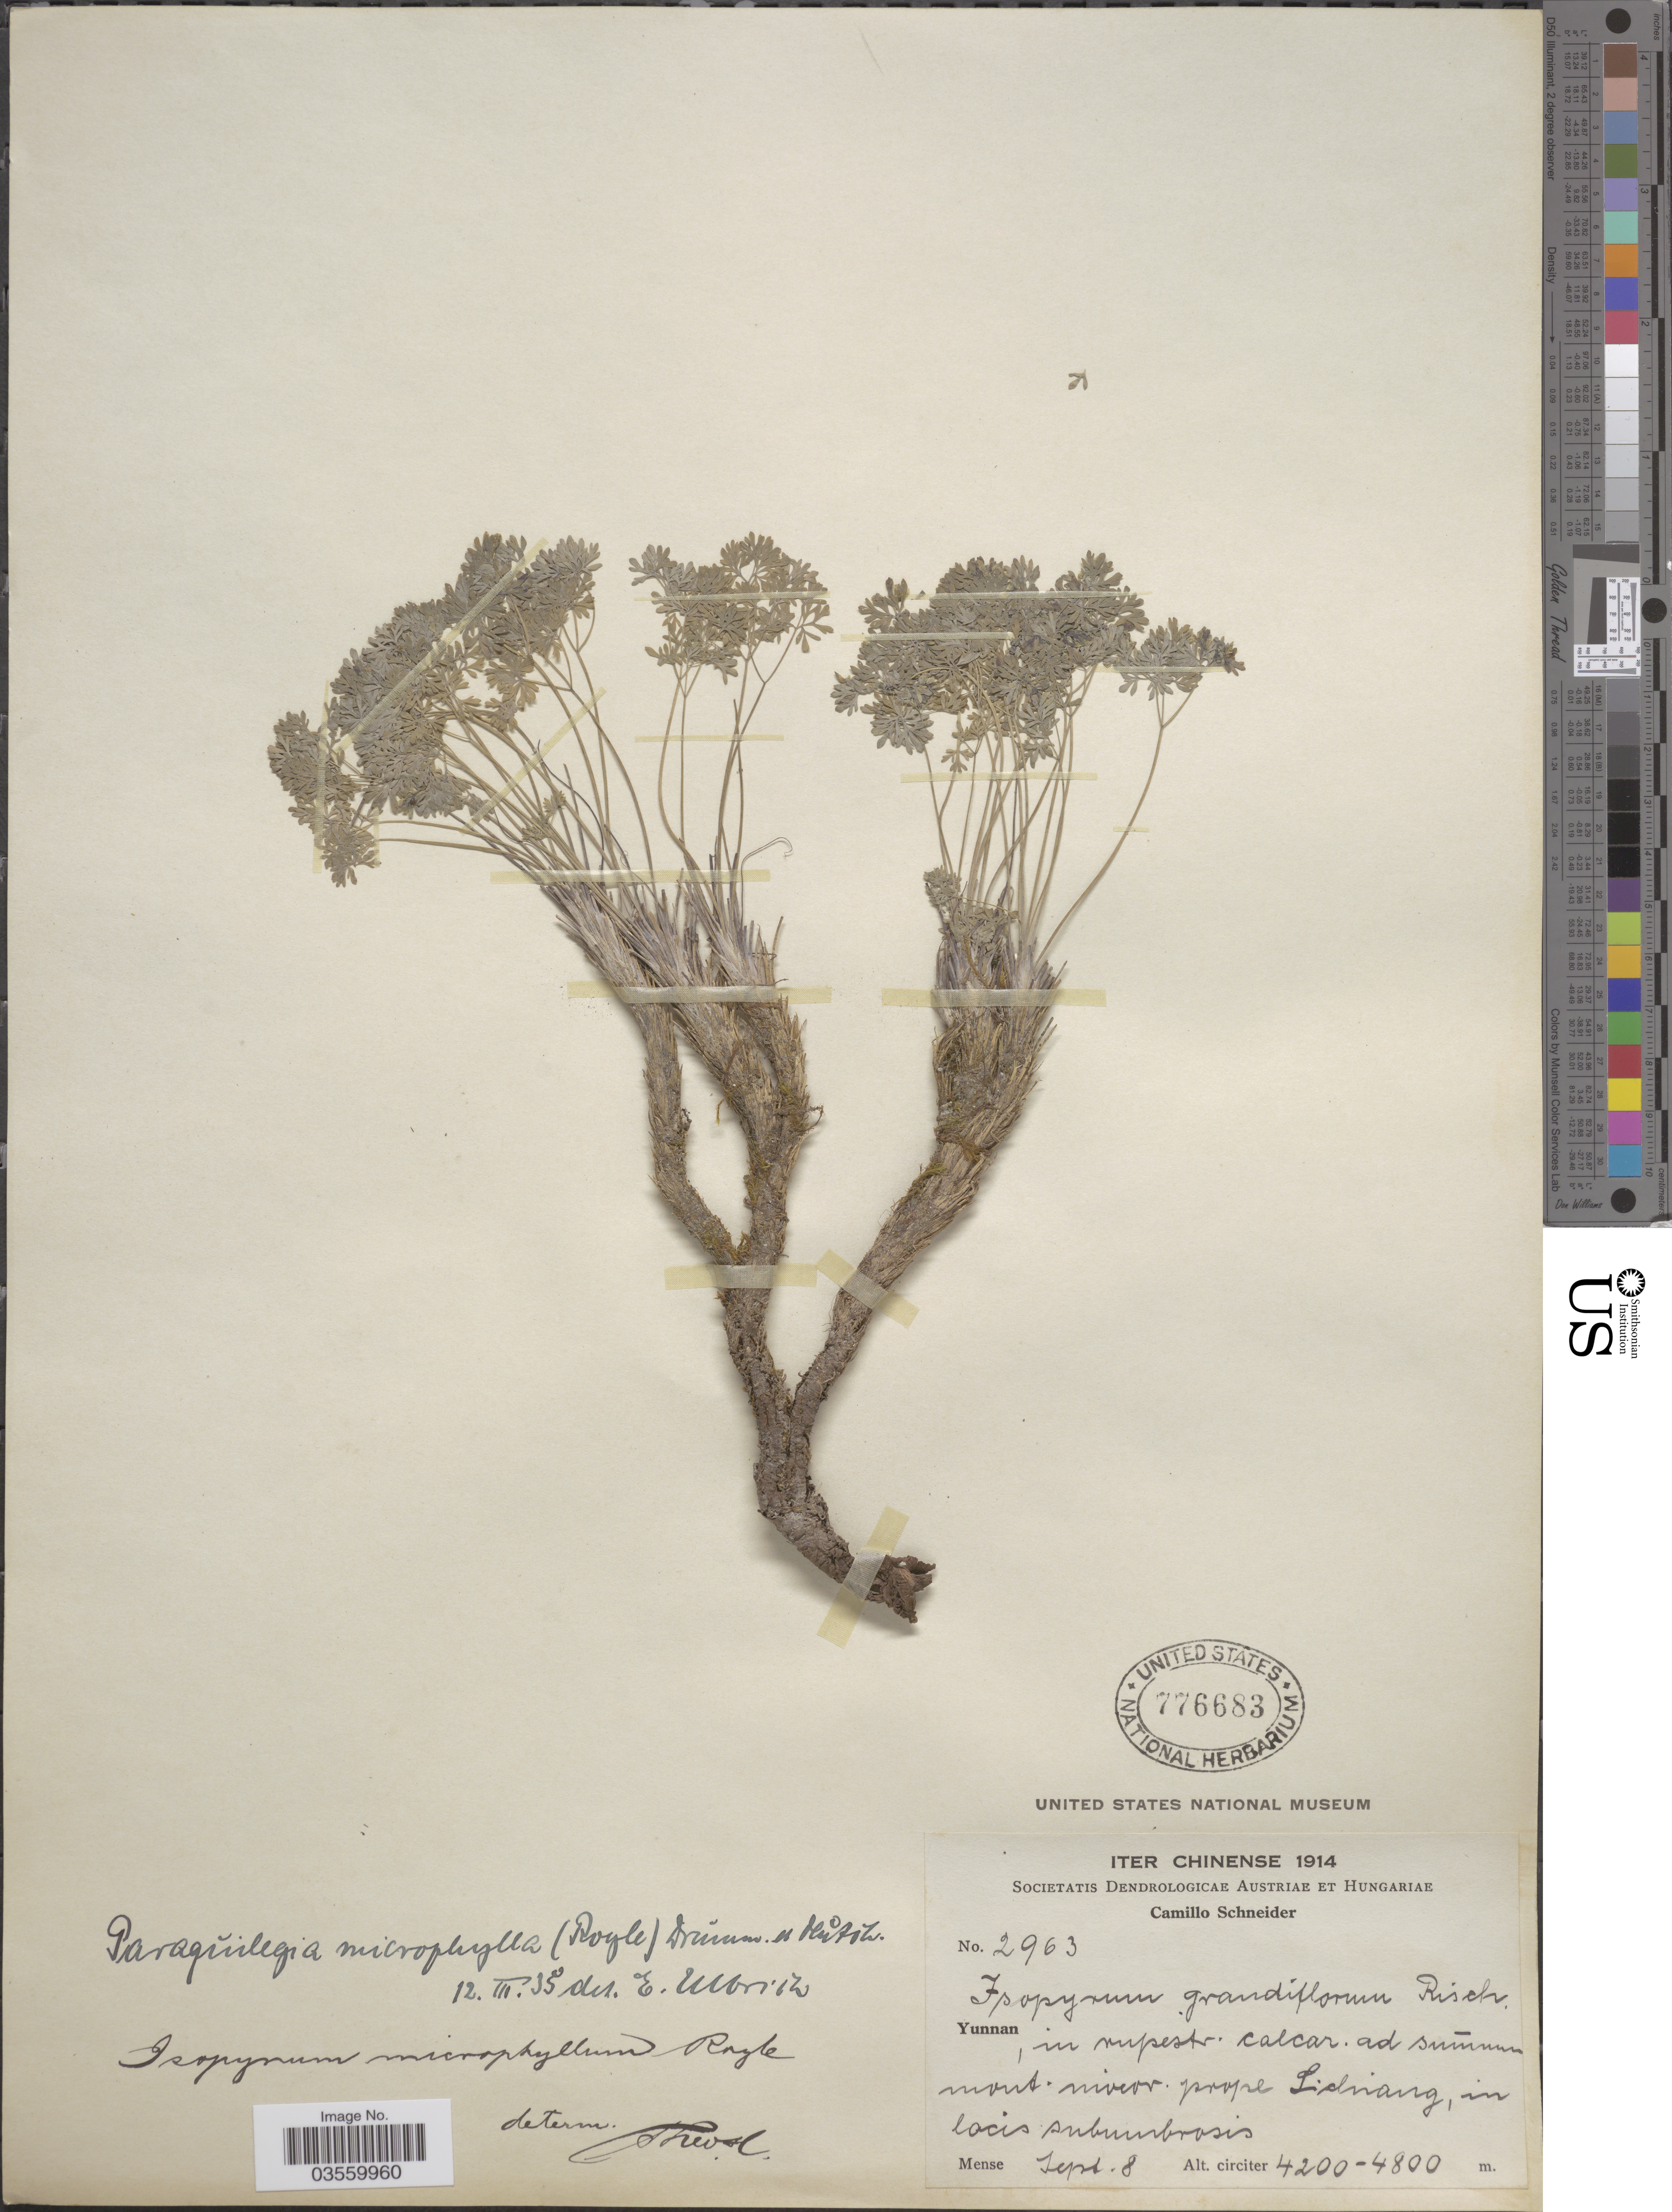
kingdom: Plantae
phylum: Tracheophyta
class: Magnoliopsida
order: Ranunculales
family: Ranunculaceae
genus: Paraquilegia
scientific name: Paraquilegia microphylla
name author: (Royle) J.R. Drumm. & Hutch.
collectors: C. K. Schneider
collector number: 2963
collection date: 1914-09-08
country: China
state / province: Yunnan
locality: Prope Lichiang.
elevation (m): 4200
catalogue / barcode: US 776683